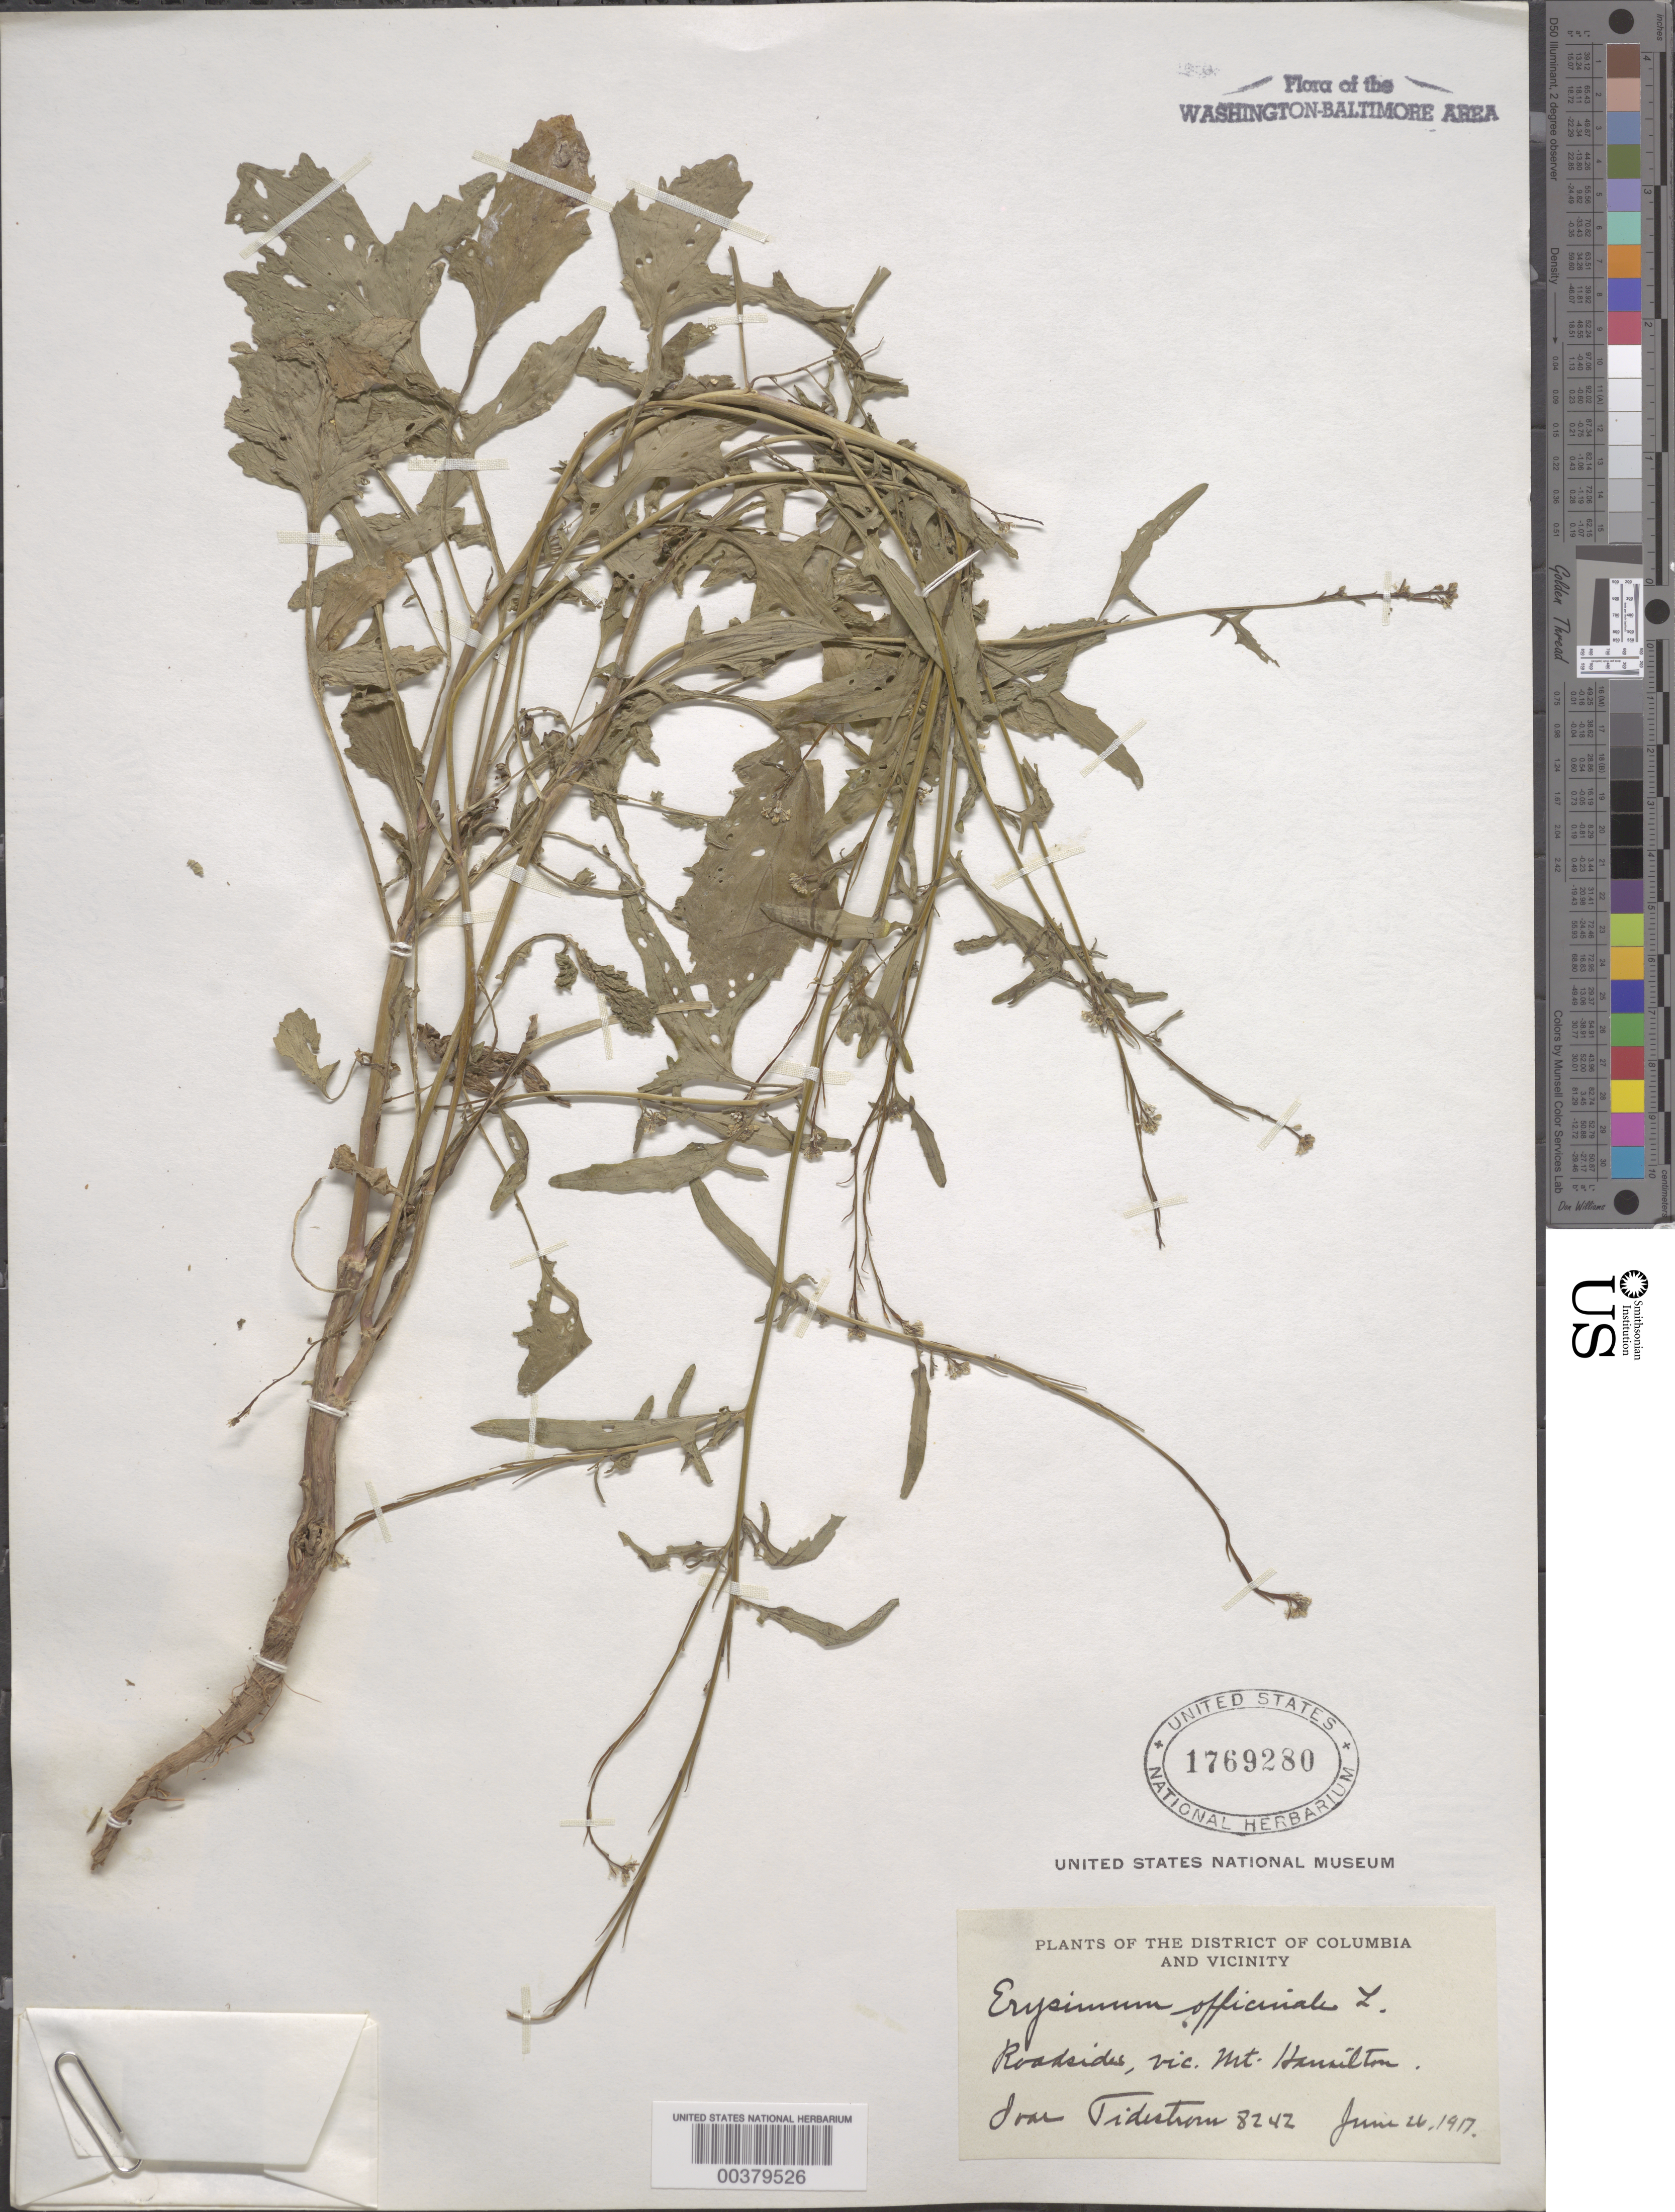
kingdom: Plantae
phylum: Tracheophyta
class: Magnoliopsida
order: Brassicales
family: Brassicaceae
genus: Sisymbrium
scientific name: Sisymbrium officinale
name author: (L.) Scop.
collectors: I. F. Tidestrom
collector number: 8242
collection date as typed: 26 Jun 1917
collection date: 1917-06-26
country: United States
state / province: District of Columbia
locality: Mount Hamilton vicinity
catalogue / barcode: US 1769280